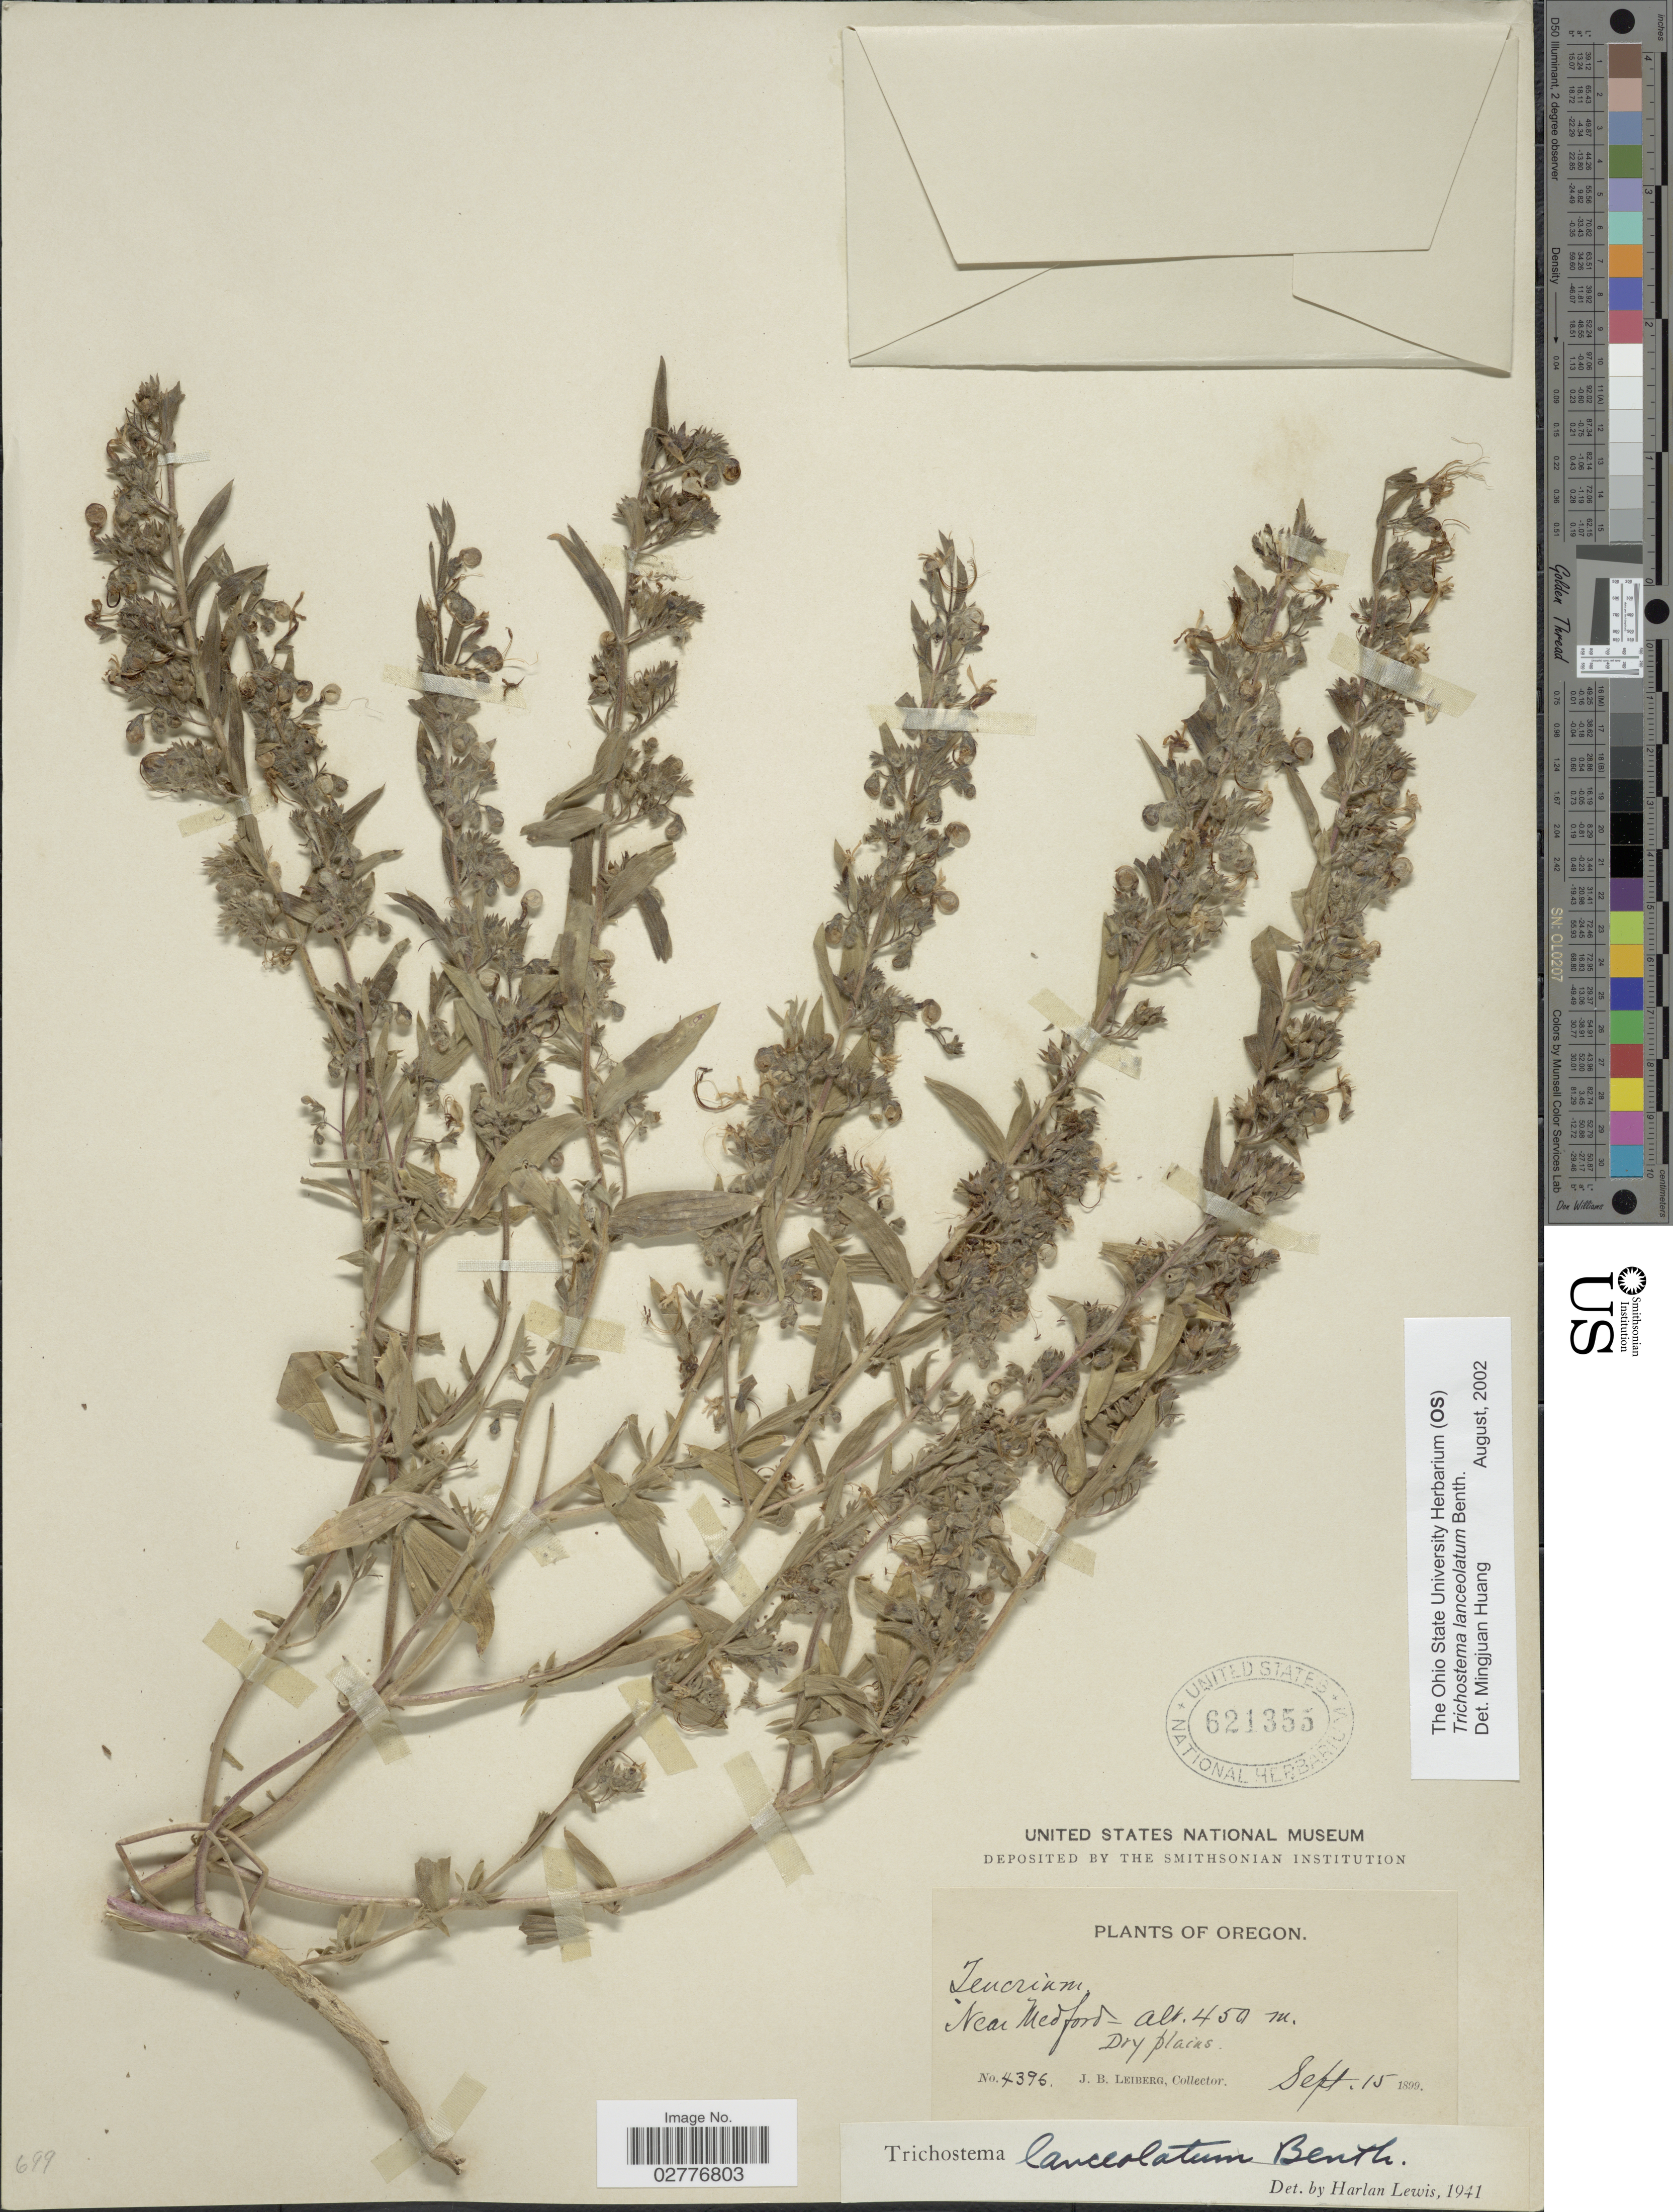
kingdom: Plantae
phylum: Tracheophyta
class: Magnoliopsida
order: Lamiales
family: Lamiaceae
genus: Trichostema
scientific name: Trichostema lanceolatum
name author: Benth.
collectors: J. B. Leiberg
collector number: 4396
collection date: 1899-09-15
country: United States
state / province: Oregon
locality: Near Medford.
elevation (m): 450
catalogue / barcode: US 621355